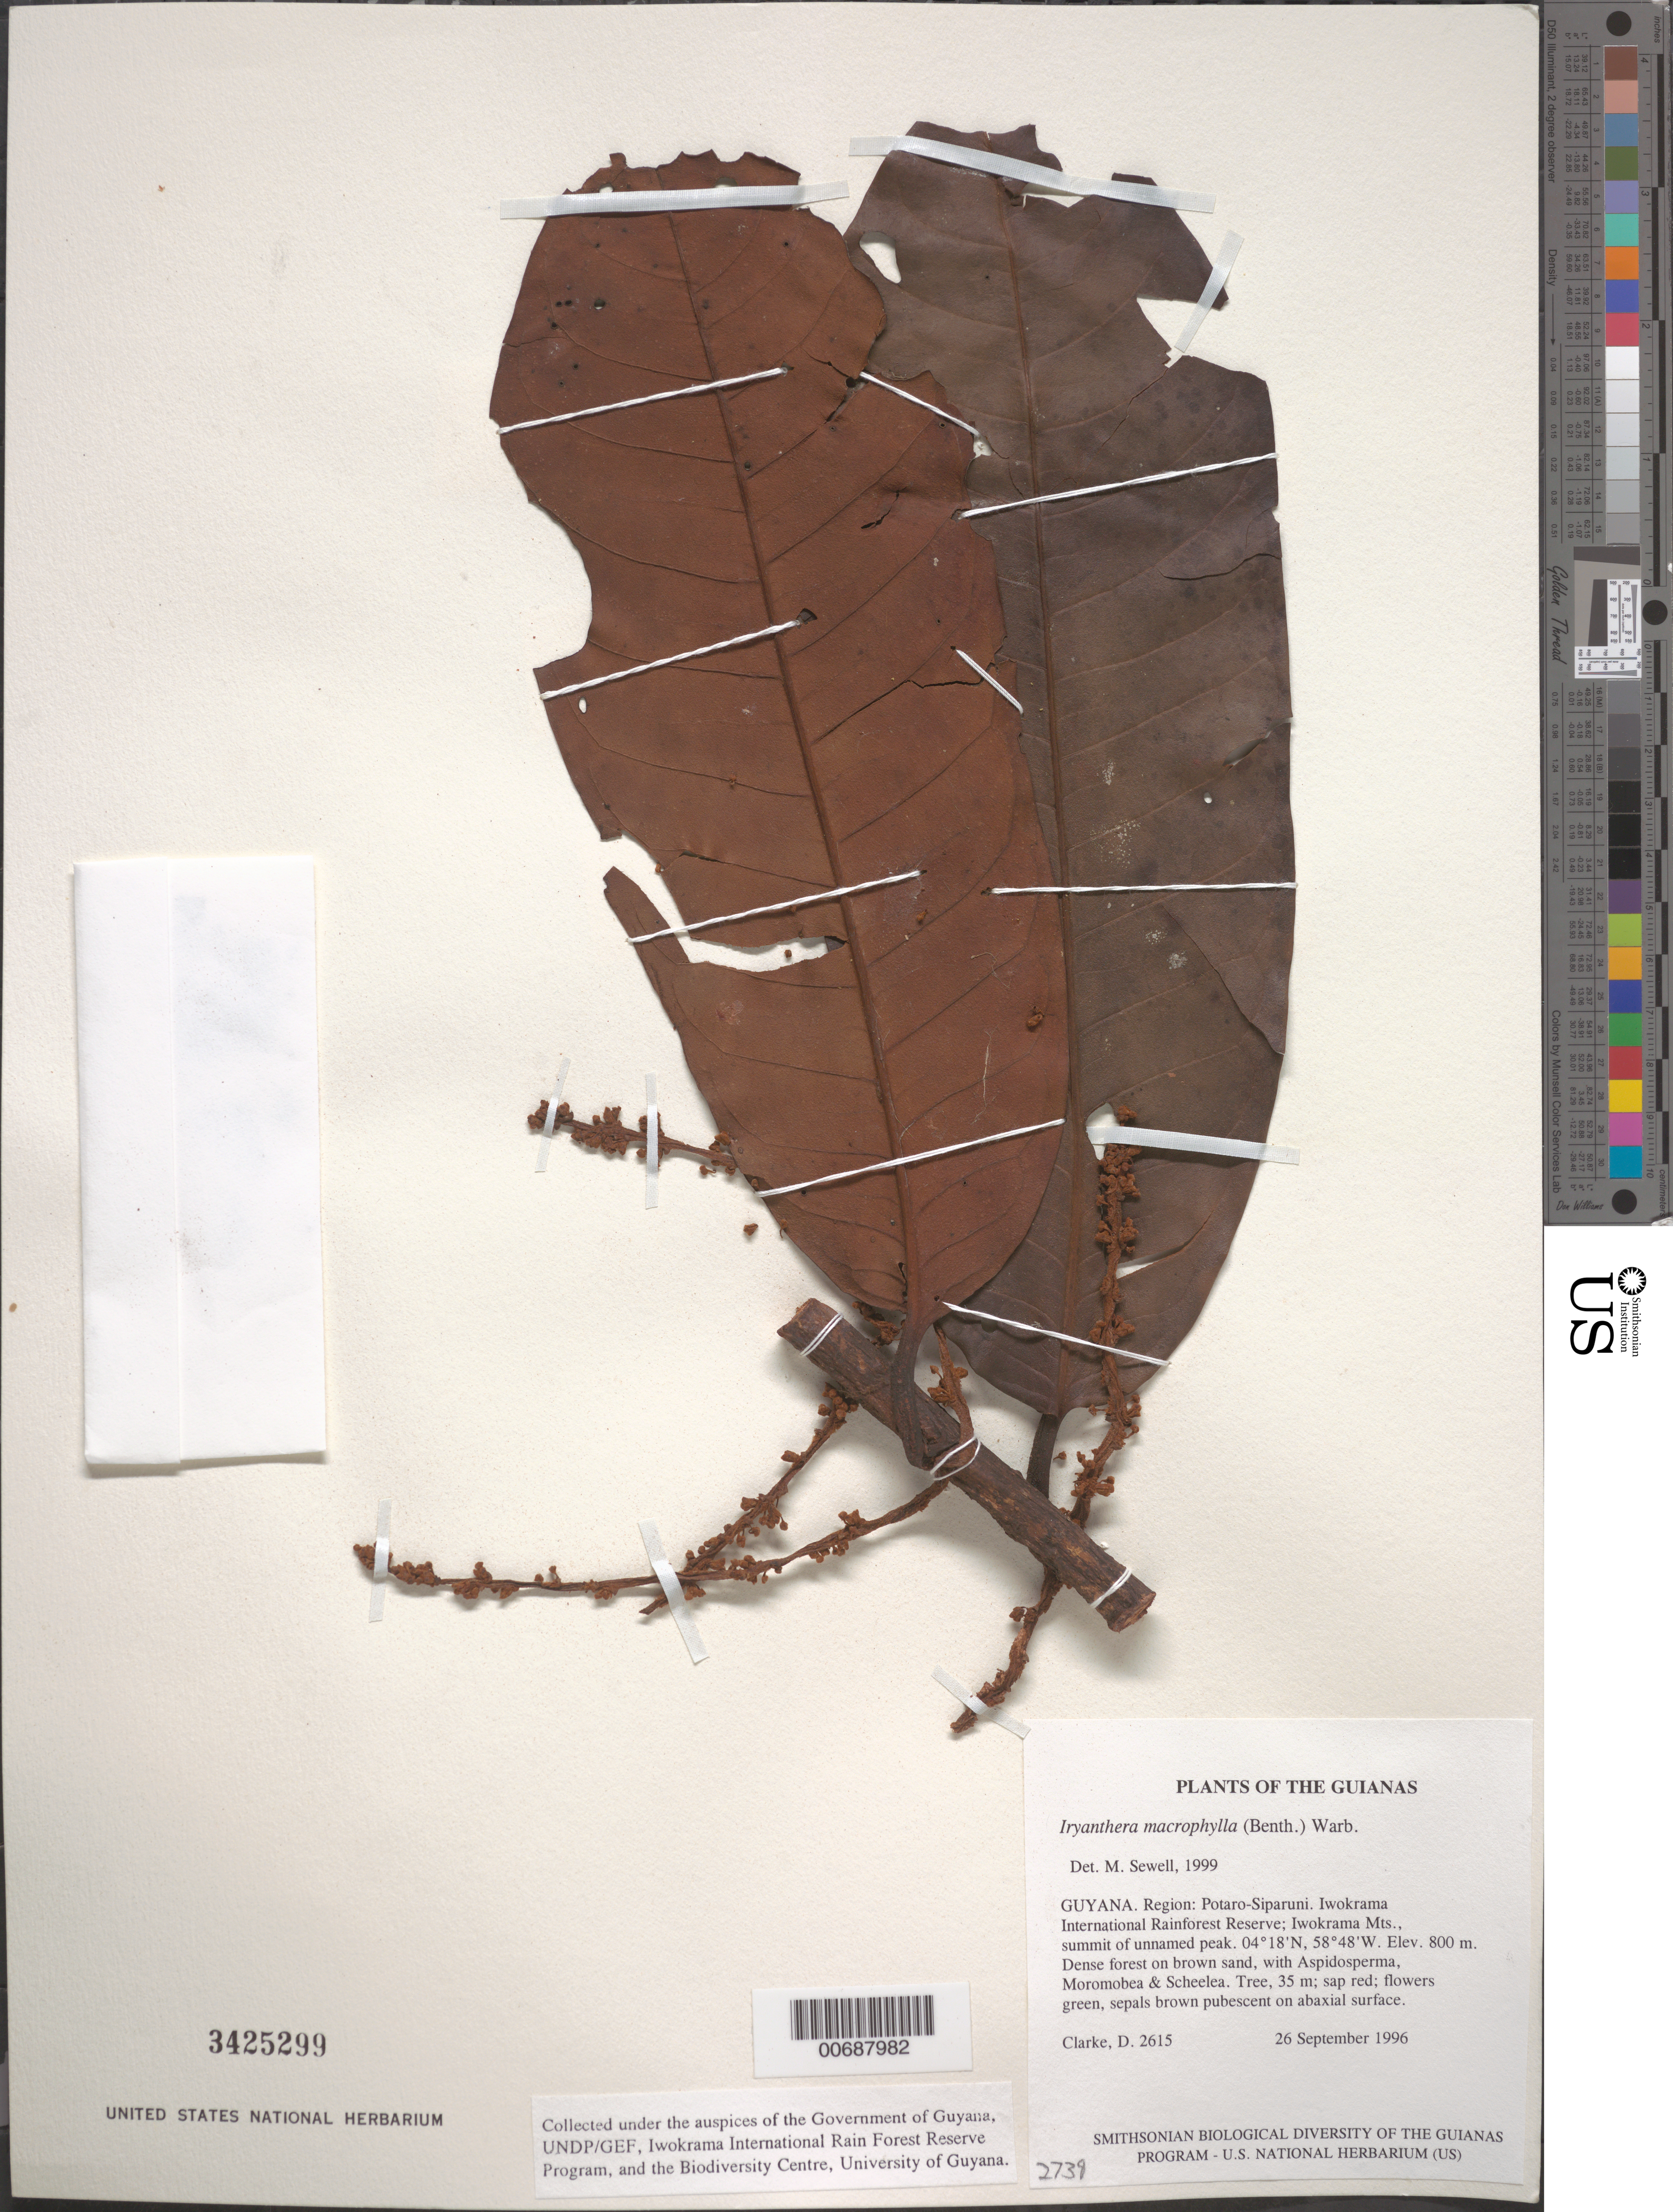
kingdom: Plantae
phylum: Tracheophyta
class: Magnoliopsida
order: Magnoliales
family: Myristicaceae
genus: Iryanthera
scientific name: Iryanthera macrophylla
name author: (Benth.) Warb.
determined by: Sewell, M.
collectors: H. D. Clarke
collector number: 2615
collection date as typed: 26 September 1996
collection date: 1996-09-26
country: Guyana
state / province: Potaro-Siparuni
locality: Iwokrama International Rainforest Reserve; Iwokrama Mts., summit of unnamed peak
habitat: Dense forest on brown sand, with Aspidosperma, Moronobea & Scheelea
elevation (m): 800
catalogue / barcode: US 3425299